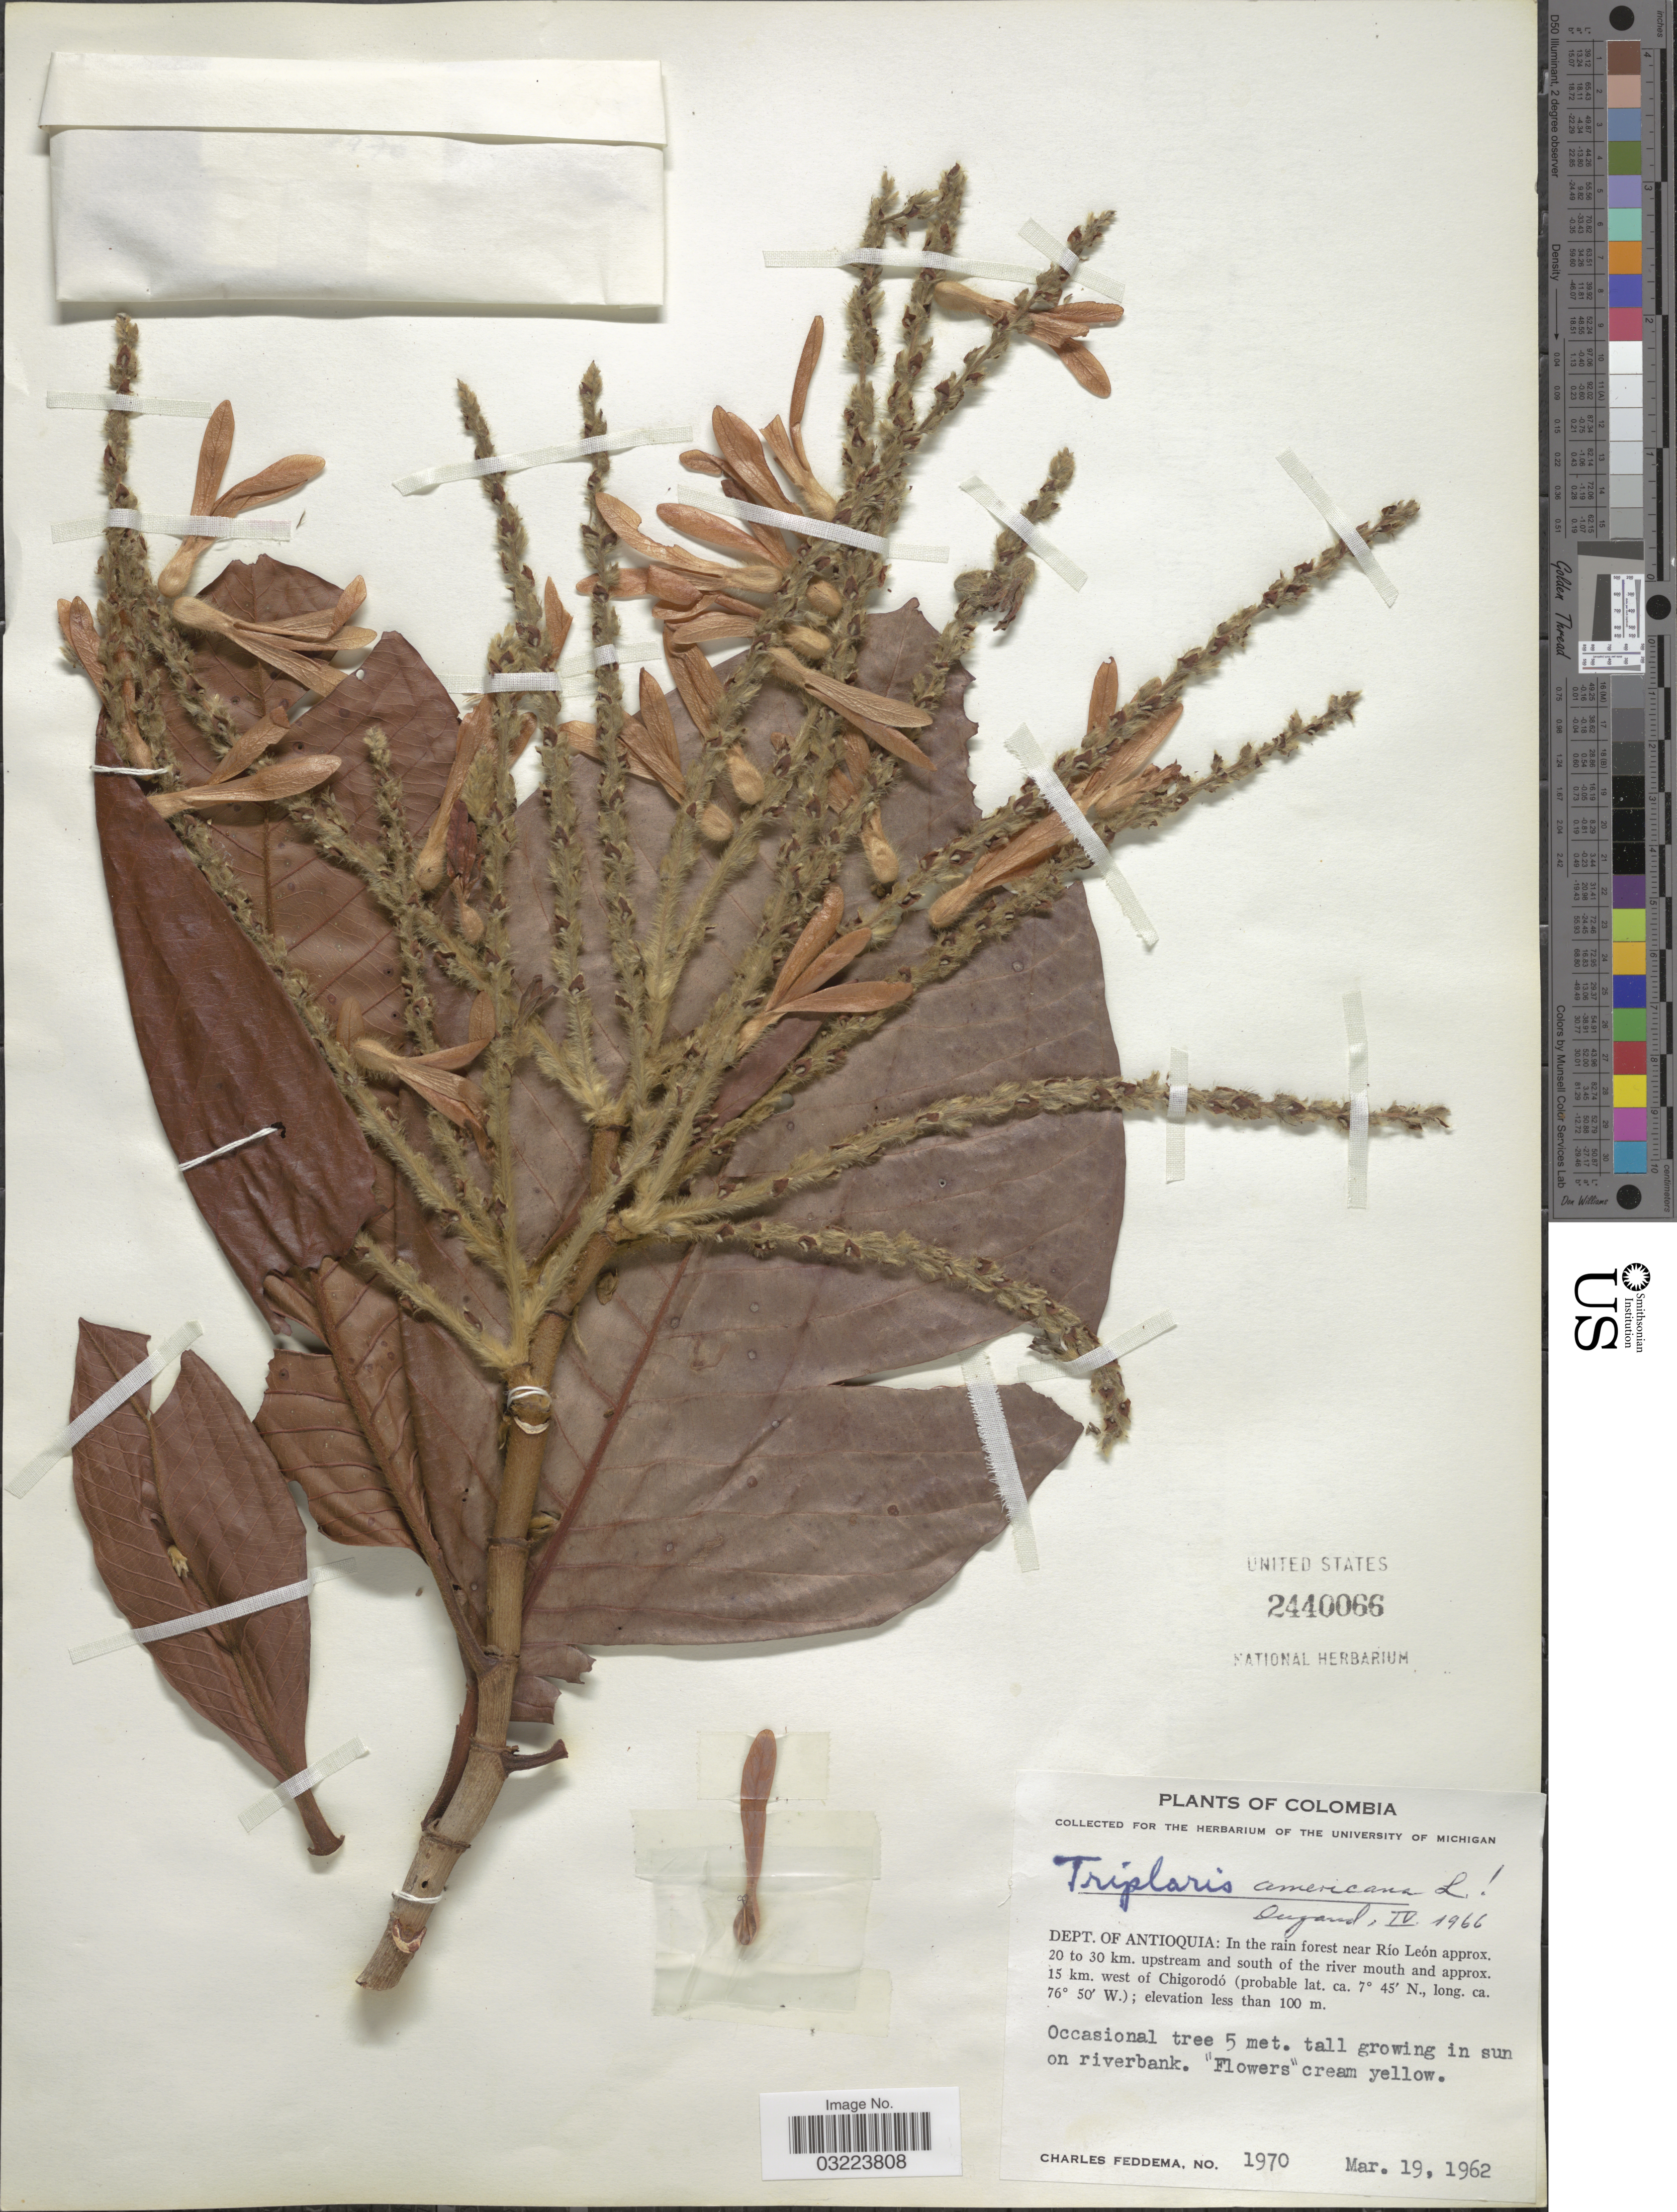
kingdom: Plantae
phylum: Tracheophyta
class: Magnoliopsida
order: Caryophyllales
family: Polygonaceae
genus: Triplaris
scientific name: Triplaris americana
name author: L.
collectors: C. Feddema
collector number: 1970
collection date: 1962-03-19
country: Colombia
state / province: Antioquia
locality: Dept. of Antioquia: In the rain forest near Río León approx. 20 to 30 km. upstream and south of the river mouth and approx. 15 km. west of Chigorodó.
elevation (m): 100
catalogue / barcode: US 2440066